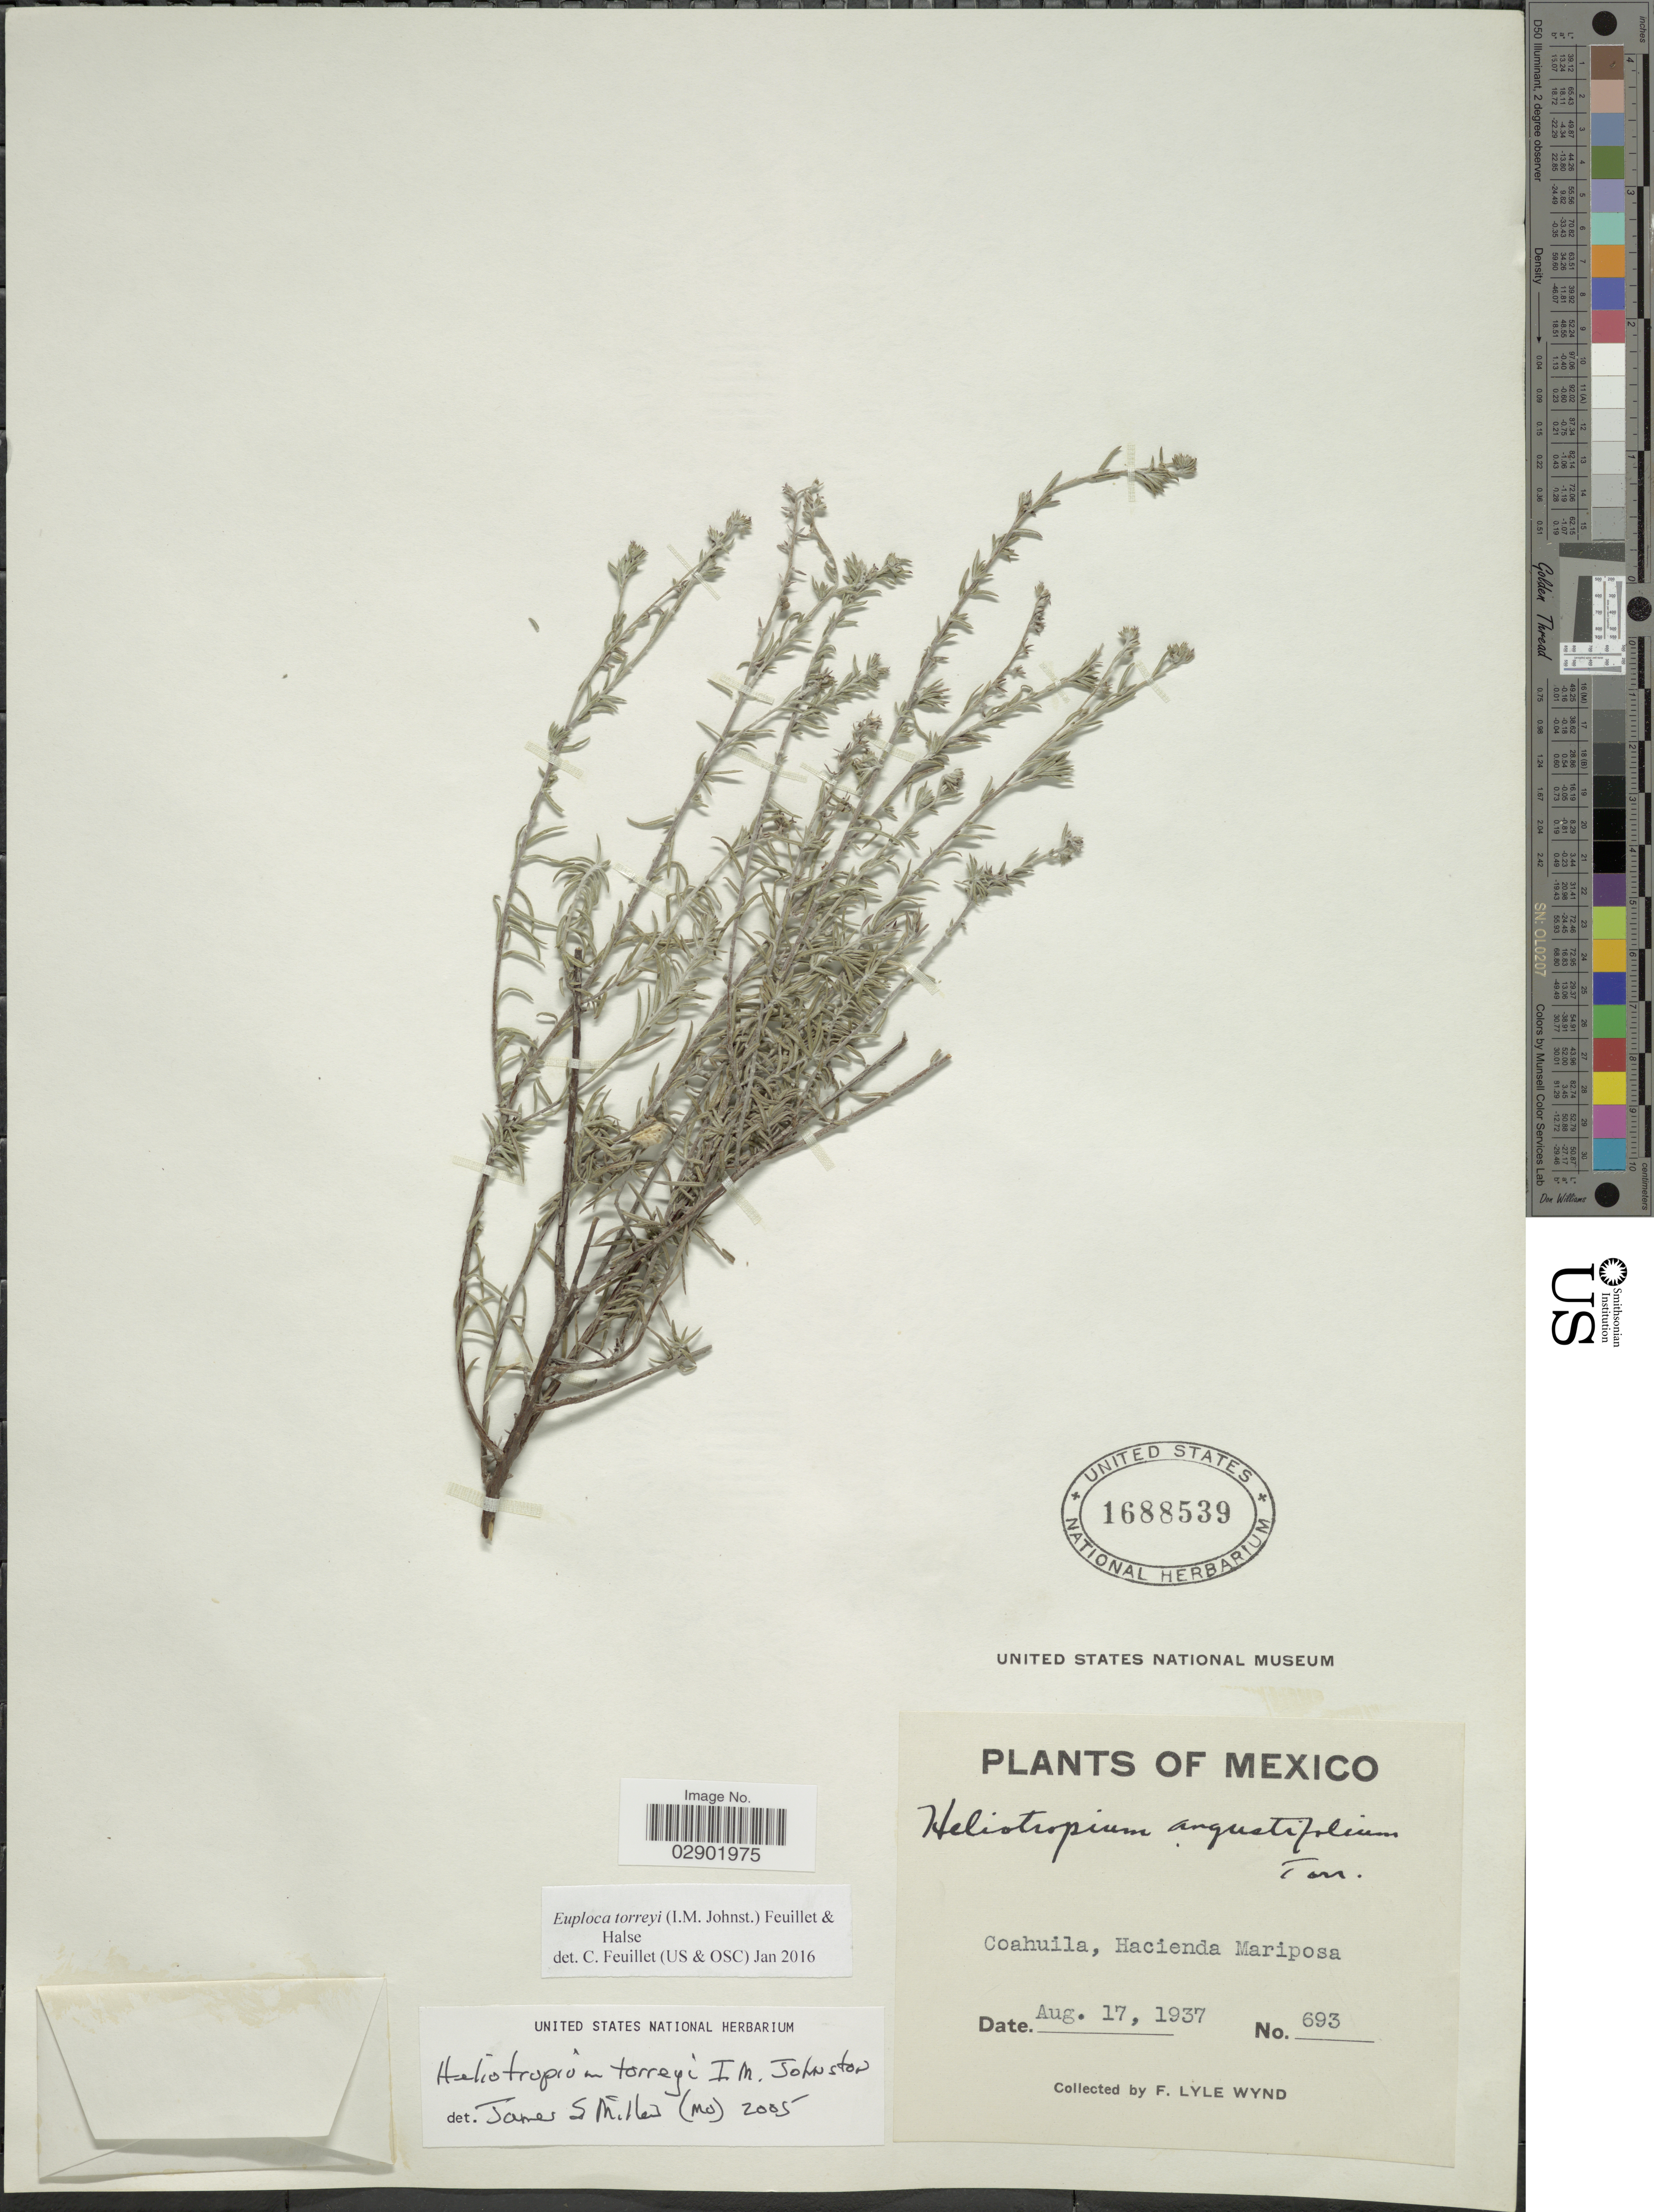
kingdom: Plantae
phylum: Tracheophyta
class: Magnoliopsida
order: Boraginales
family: Heliotropiaceae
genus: Euploca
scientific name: Euploca torreyi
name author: (I.M. Johnst.) Feuillet & Halse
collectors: F. L. Wynd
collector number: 693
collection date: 1937-08-17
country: Mexico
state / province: Coahuila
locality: Hacienda Mariposa.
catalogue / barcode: US 1688539